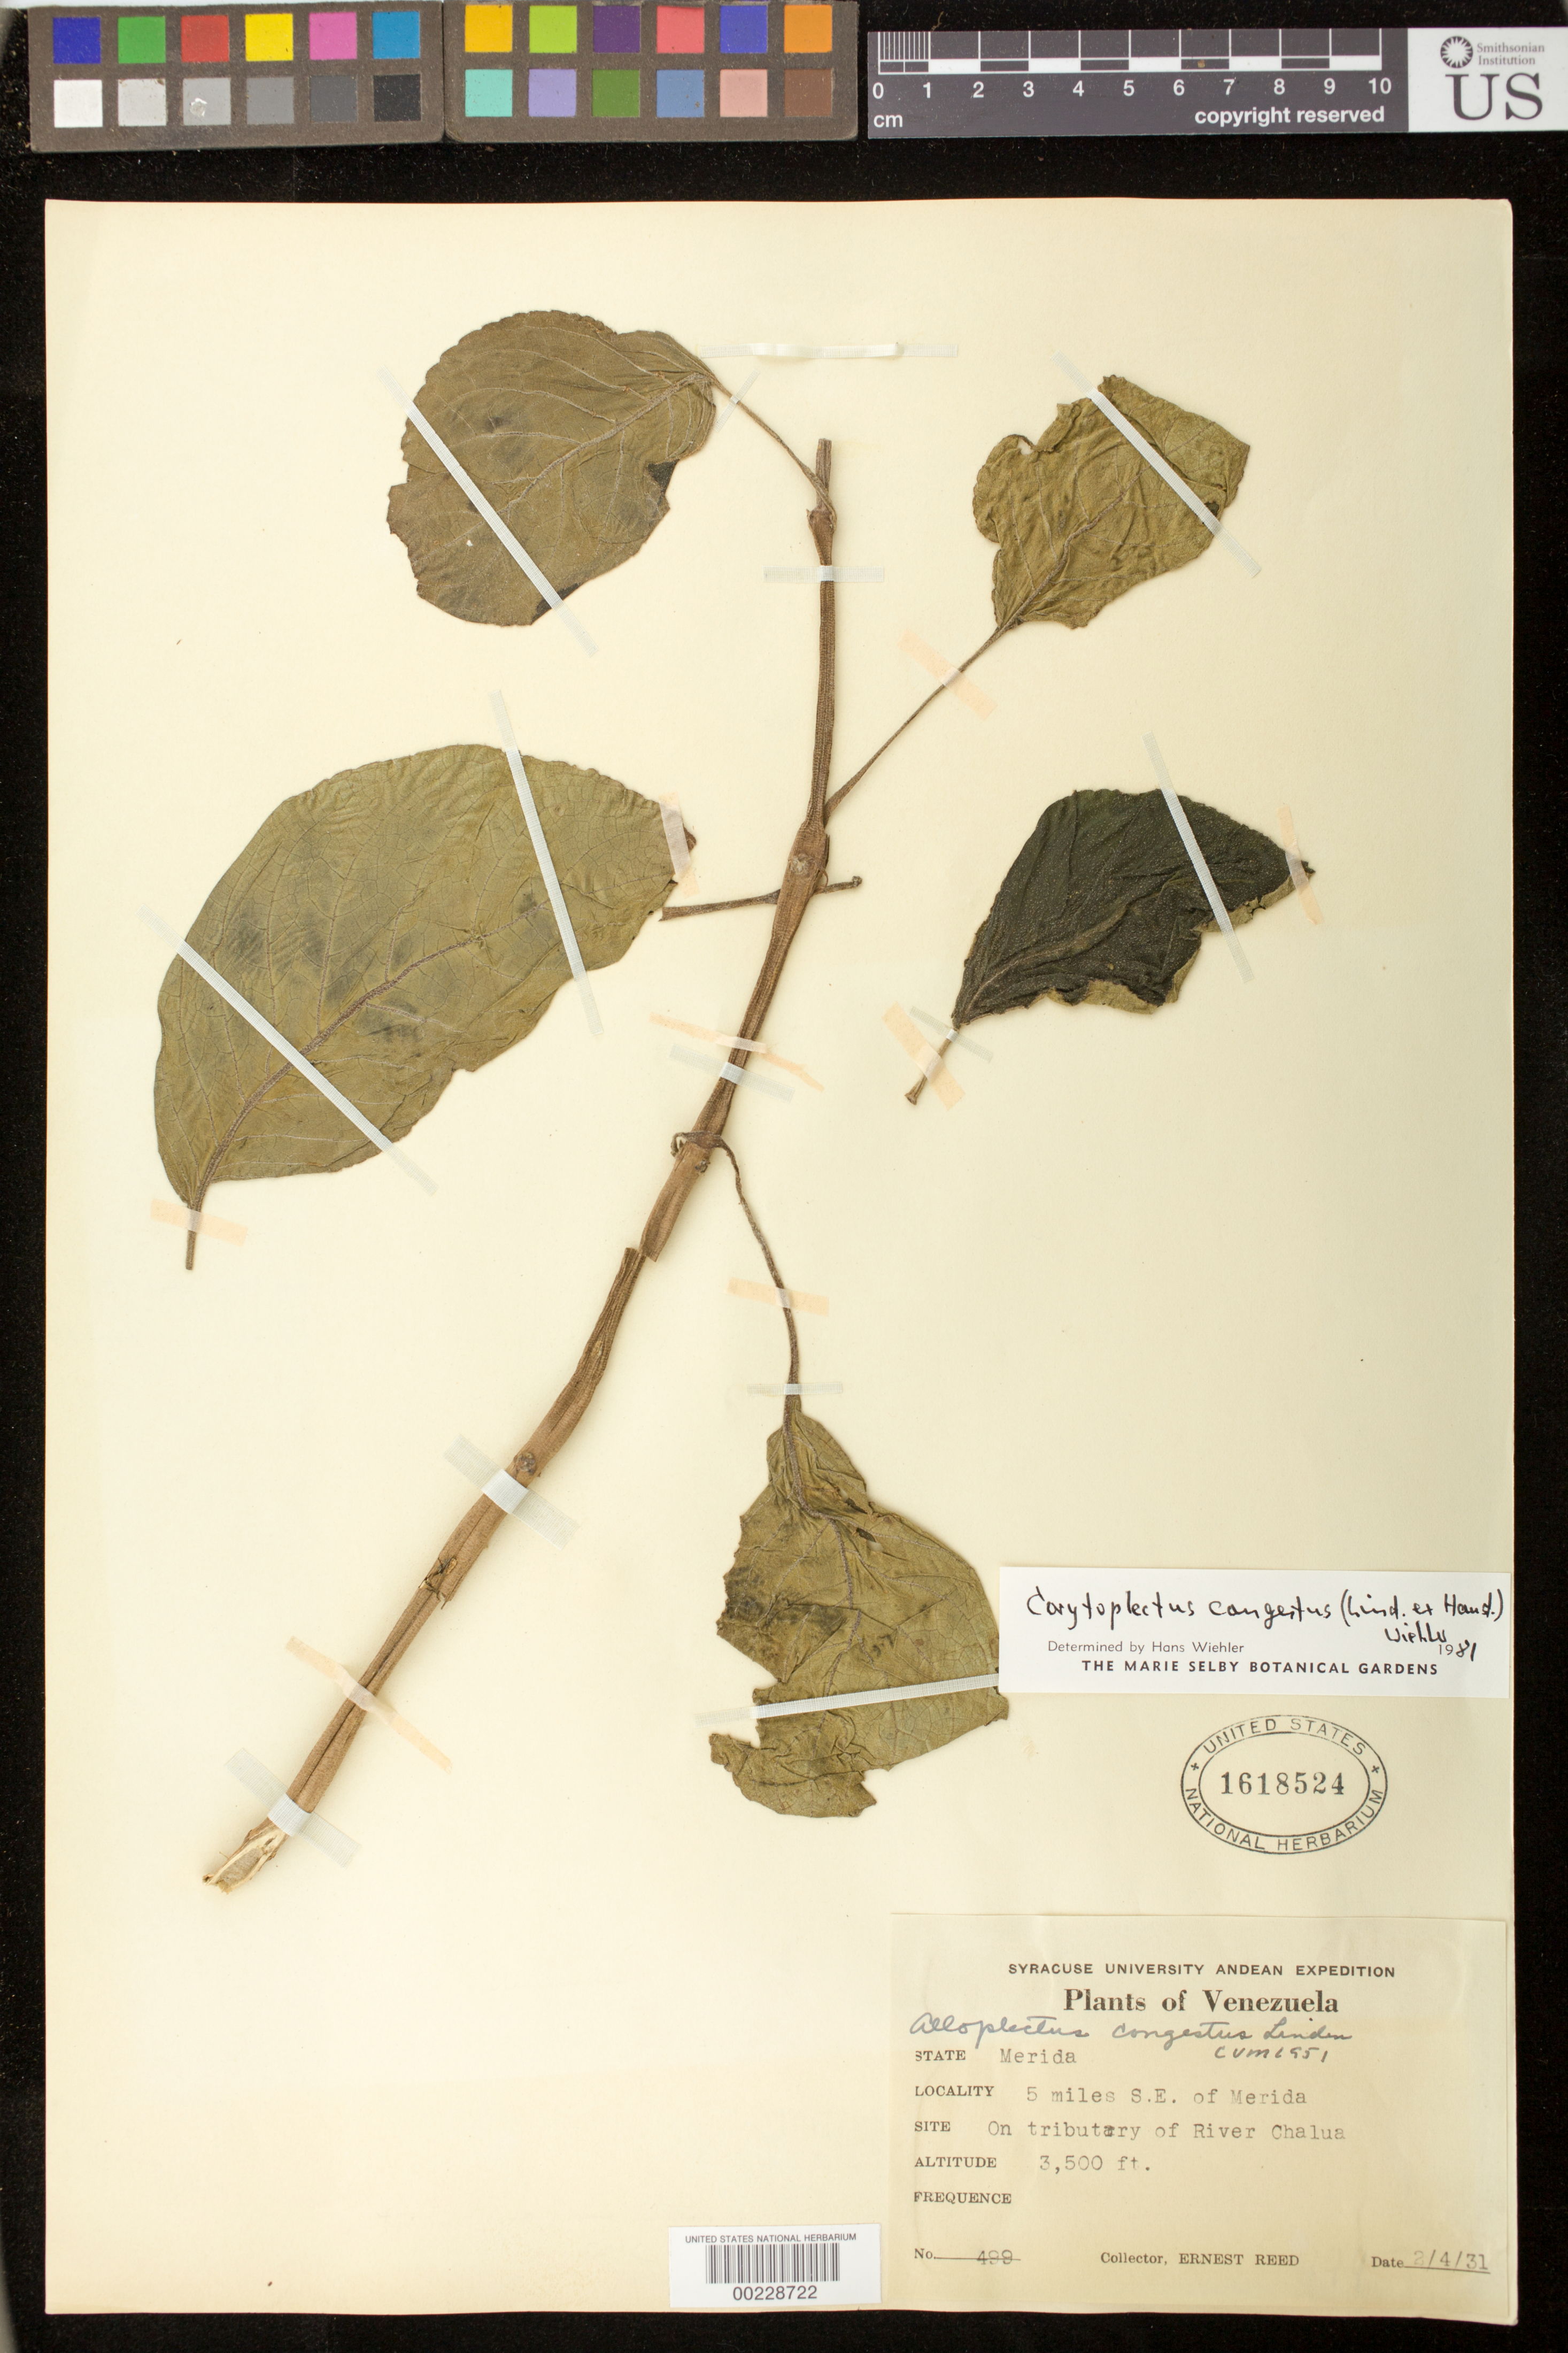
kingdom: Plantae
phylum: Tracheophyta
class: Magnoliopsida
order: Lamiales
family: Gesneriaceae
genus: Corytoplectus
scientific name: Corytoplectus congestus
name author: (Linden ex Hanst.) Wiehler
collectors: E. Reed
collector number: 499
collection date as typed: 1931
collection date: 1931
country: Venezuela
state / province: Mérida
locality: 5 mi SE of Merida, on tributary of River Chalua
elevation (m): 1067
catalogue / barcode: US 1618524